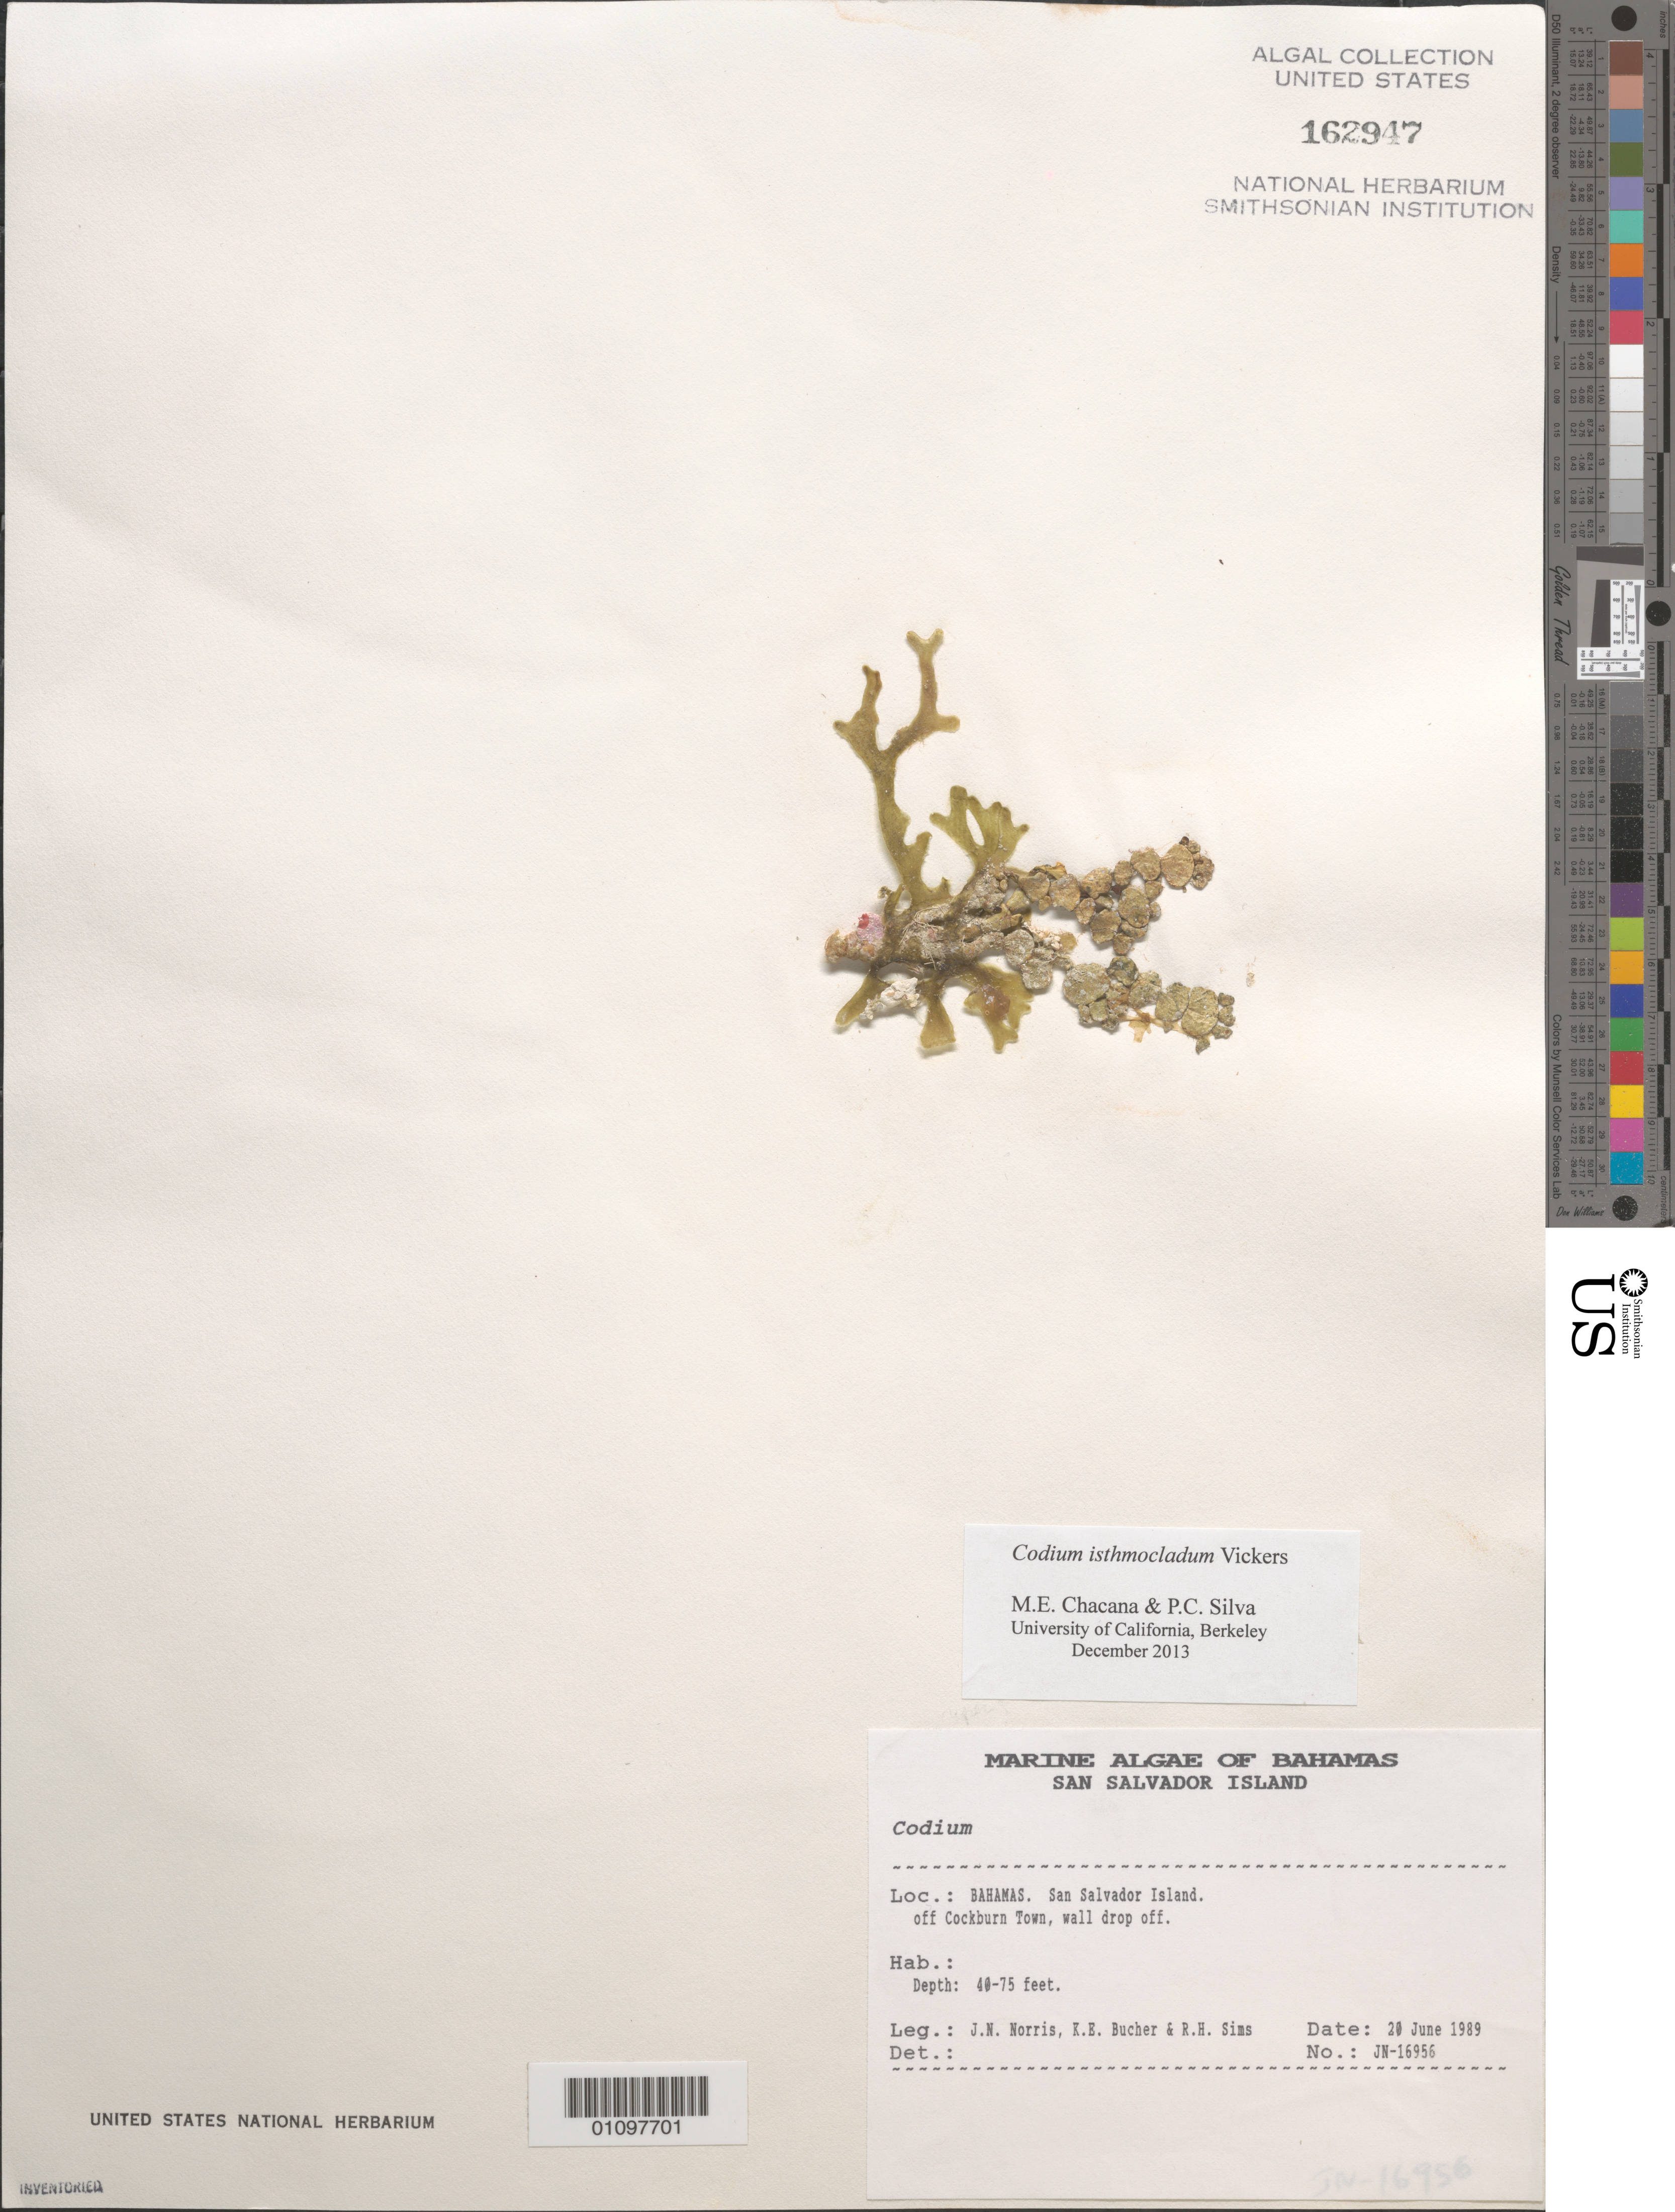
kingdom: Plantae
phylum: Chlorophyta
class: Ulvophyceae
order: Bryopsidales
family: Codiaceae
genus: Codium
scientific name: Codium isthmocladum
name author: Vickers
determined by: Chacana, M. E.; Silva, P. C.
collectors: J. N. Norris, K. E. Bucher & R. H. Sims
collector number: JN-16956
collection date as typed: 20 Jun 1989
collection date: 1989-06-20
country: Bahamas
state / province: San Salvador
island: San Salvador Island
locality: Wall drop-off off Cockburn Town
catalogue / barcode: US 162947